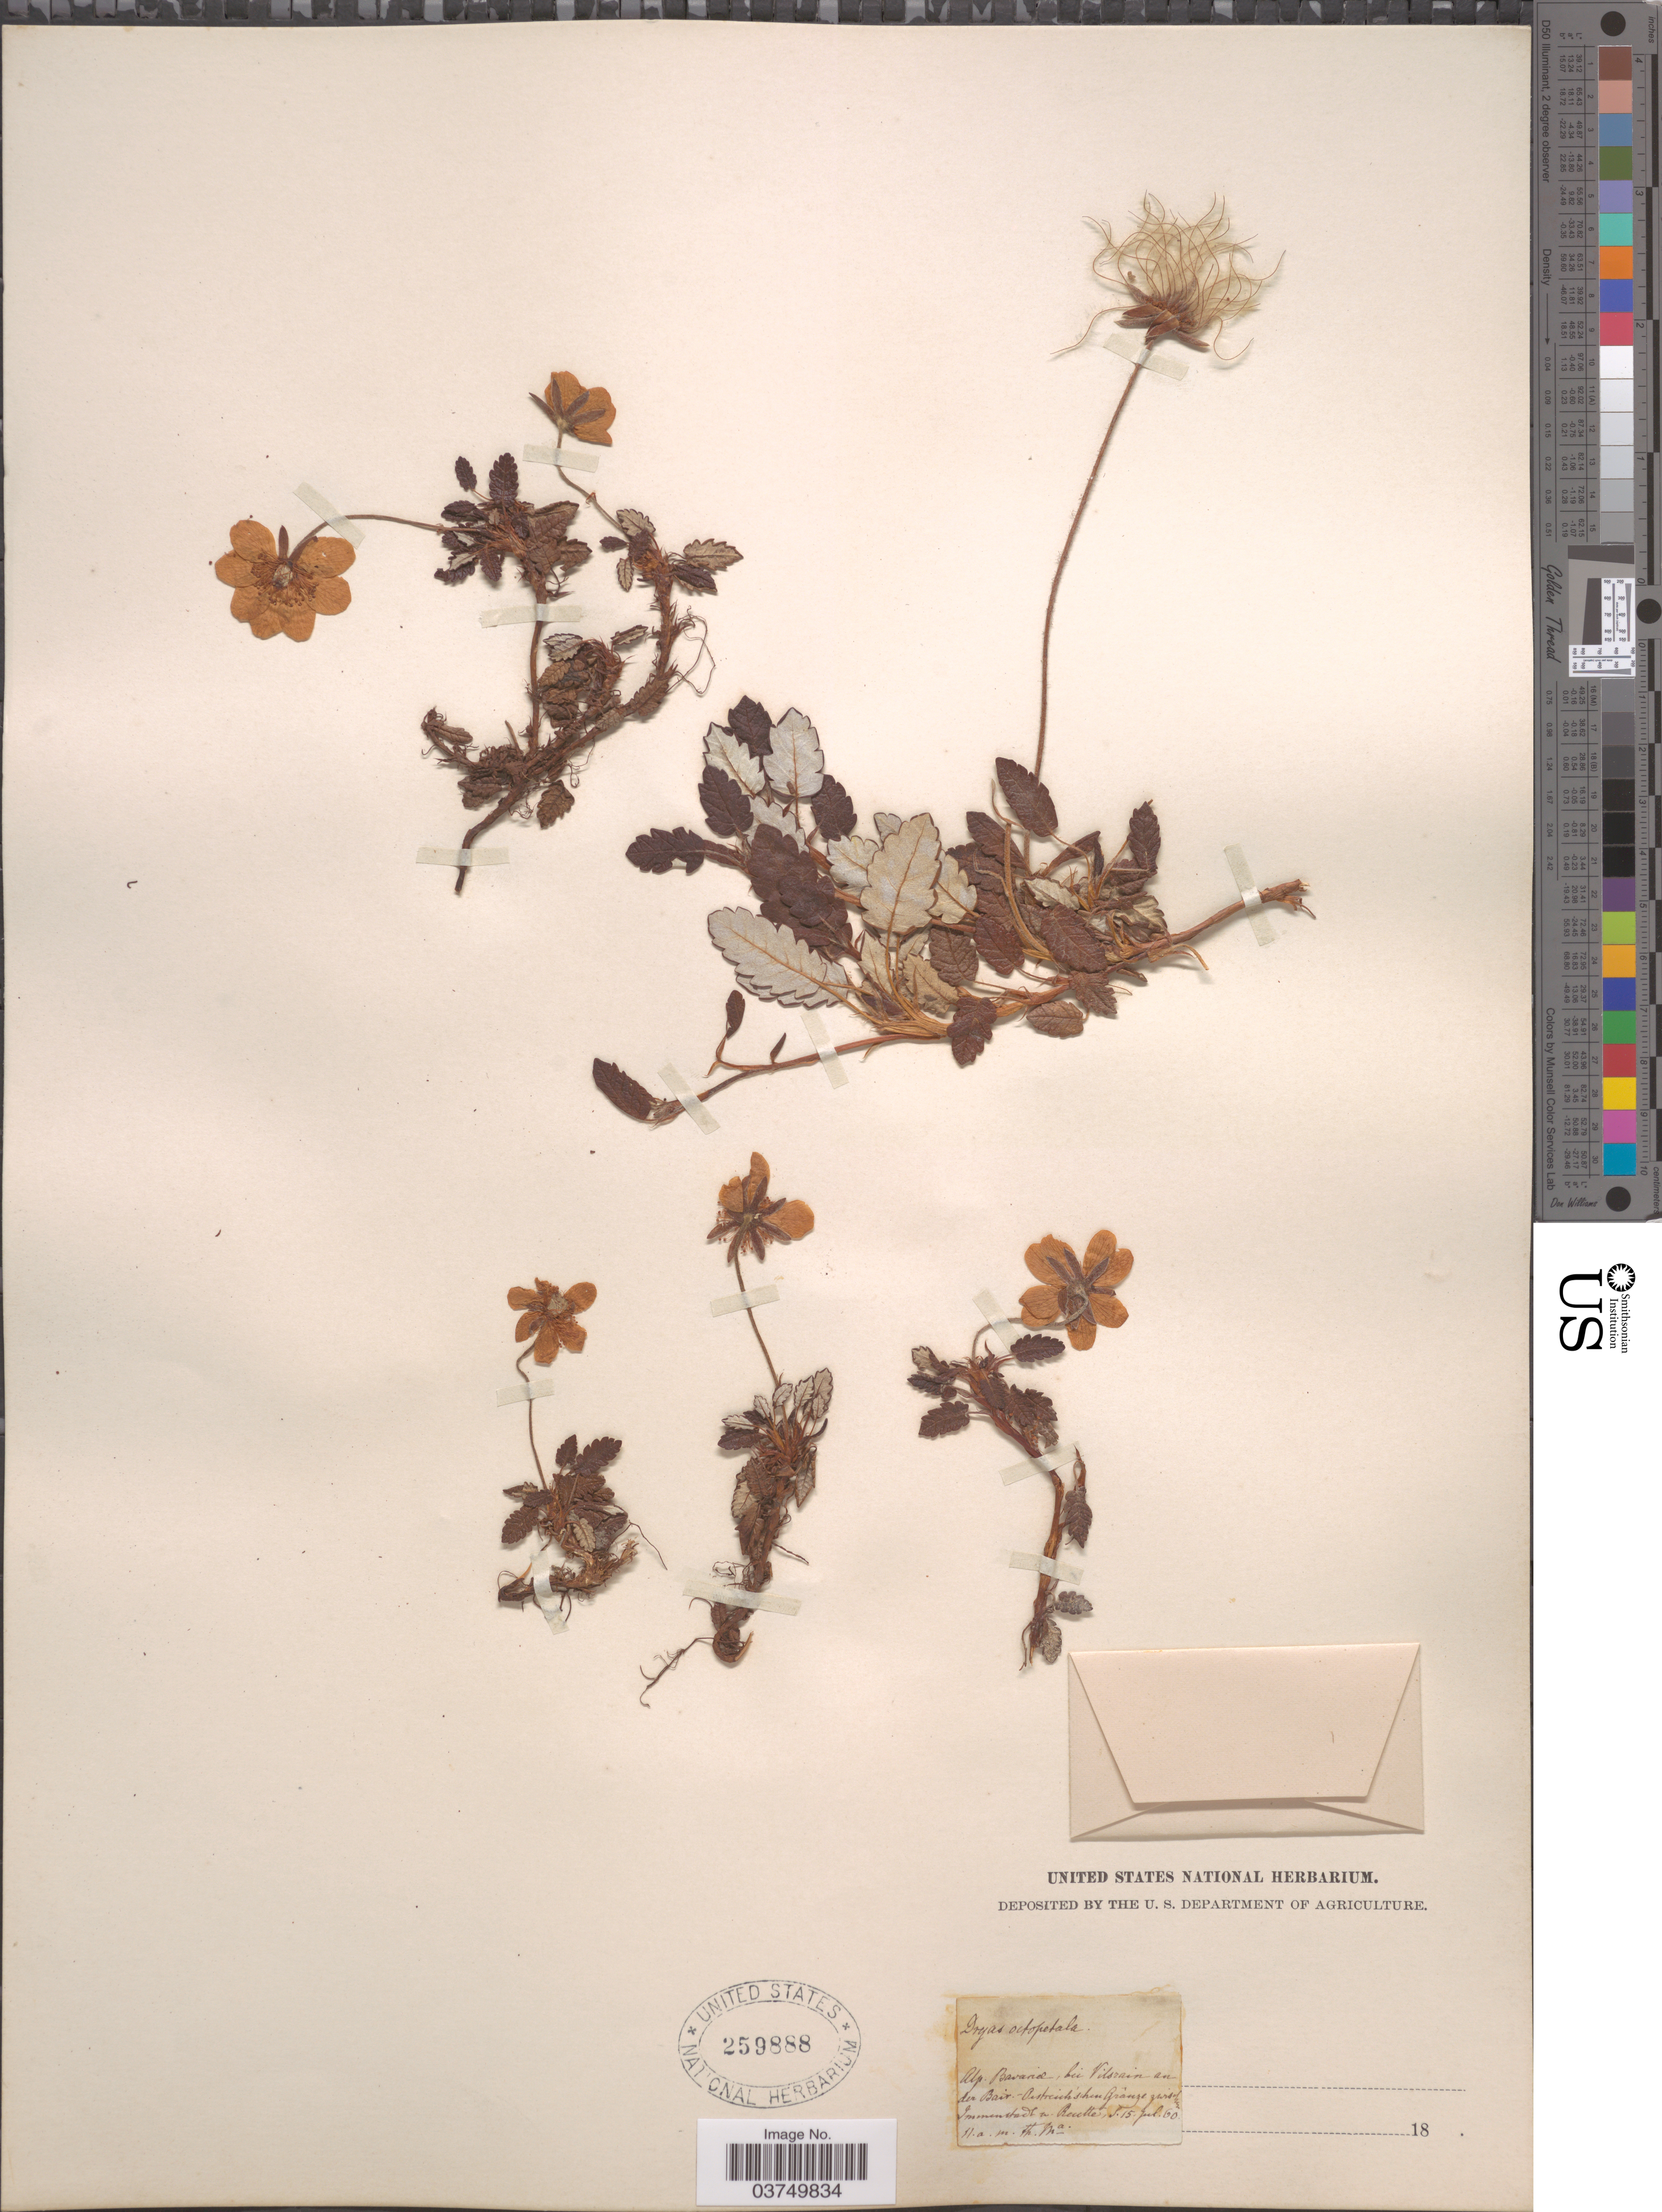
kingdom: Plantae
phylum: Tracheophyta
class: Magnoliopsida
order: Rosales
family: Rosaceae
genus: Dryas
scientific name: Dryas octopetala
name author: L.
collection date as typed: Transcribed d/m/y: 15/7/60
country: Germany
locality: Alp. Bavarias, lui[interpreted] Vilsrain au der Bair.- Oistrisch'schen[interpreted] Granze Zweiss of [illegible text] Immenstadt to[interpreted] Recolte.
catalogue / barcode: US 259888